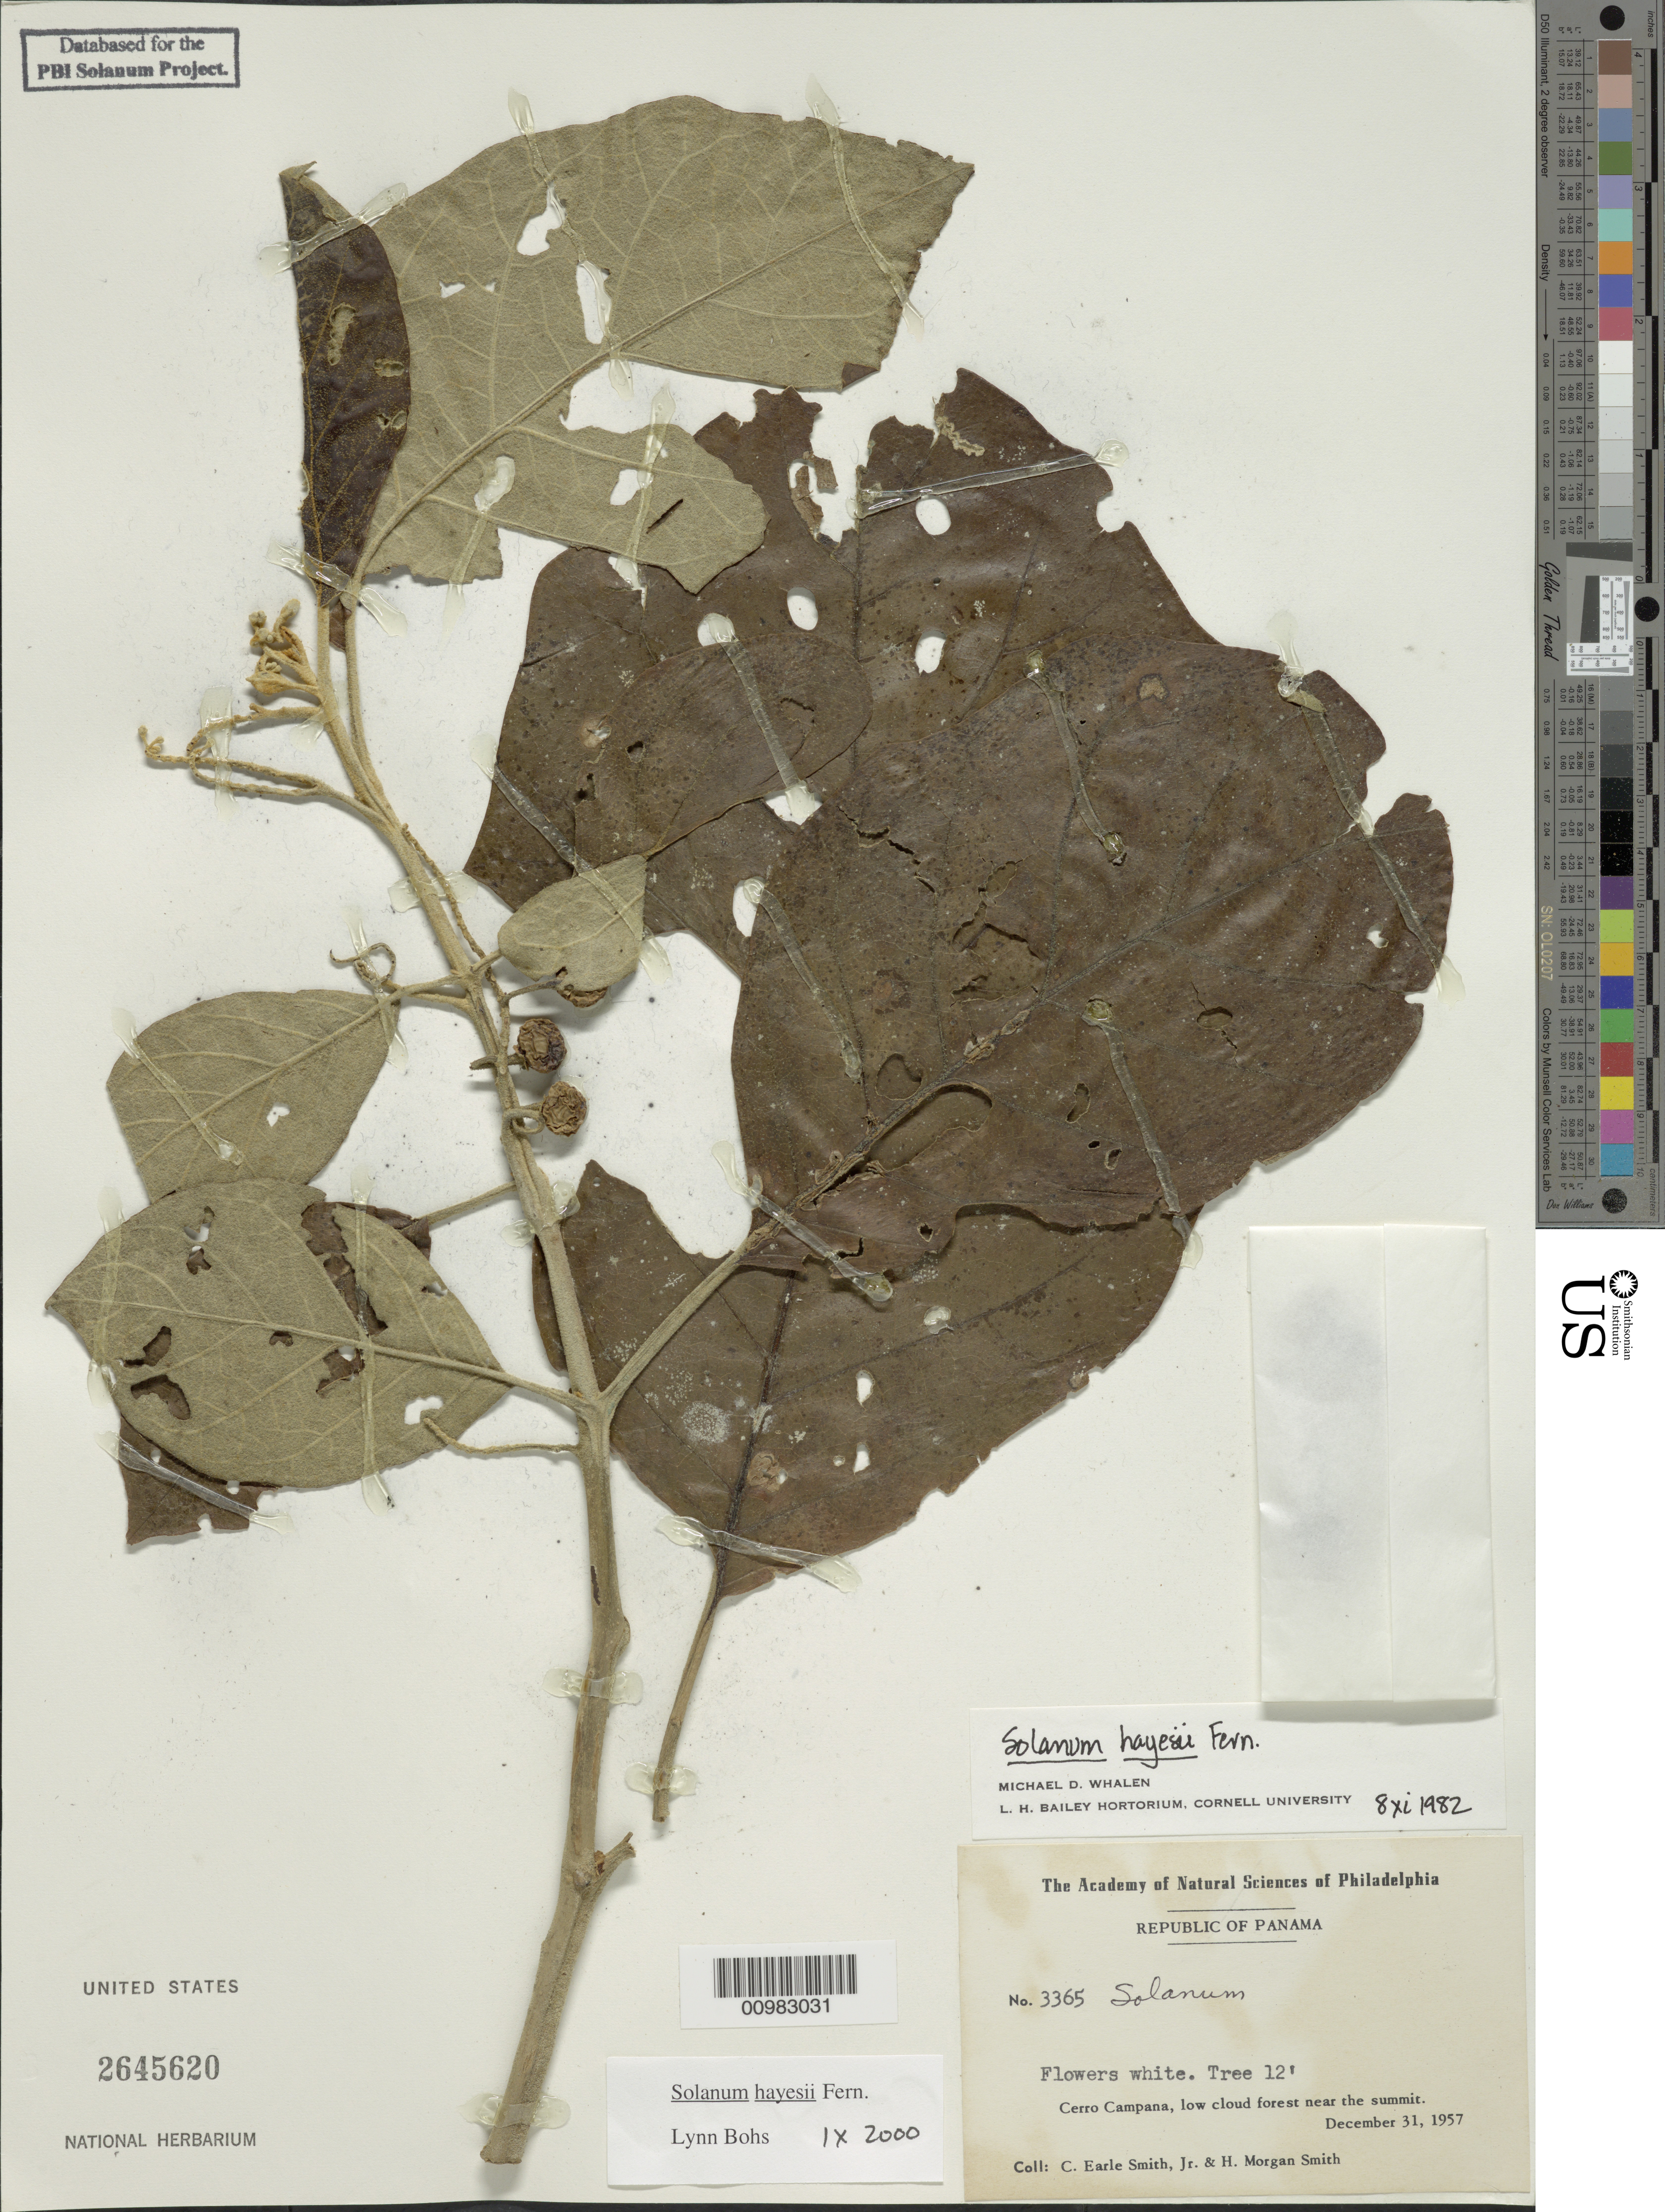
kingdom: Plantae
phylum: Tracheophyta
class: Magnoliopsida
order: Solanales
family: Solanaceae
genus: Solanum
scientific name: Solanum hayesii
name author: Fernald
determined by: Bohs, L. A.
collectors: C. E. Smith Jr. & H. M. Smith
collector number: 3365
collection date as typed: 31 Dec 1957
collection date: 1957-12-31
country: Panama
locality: Cerro Campana, near the summit.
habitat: Low cloud forest.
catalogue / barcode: US 2645620